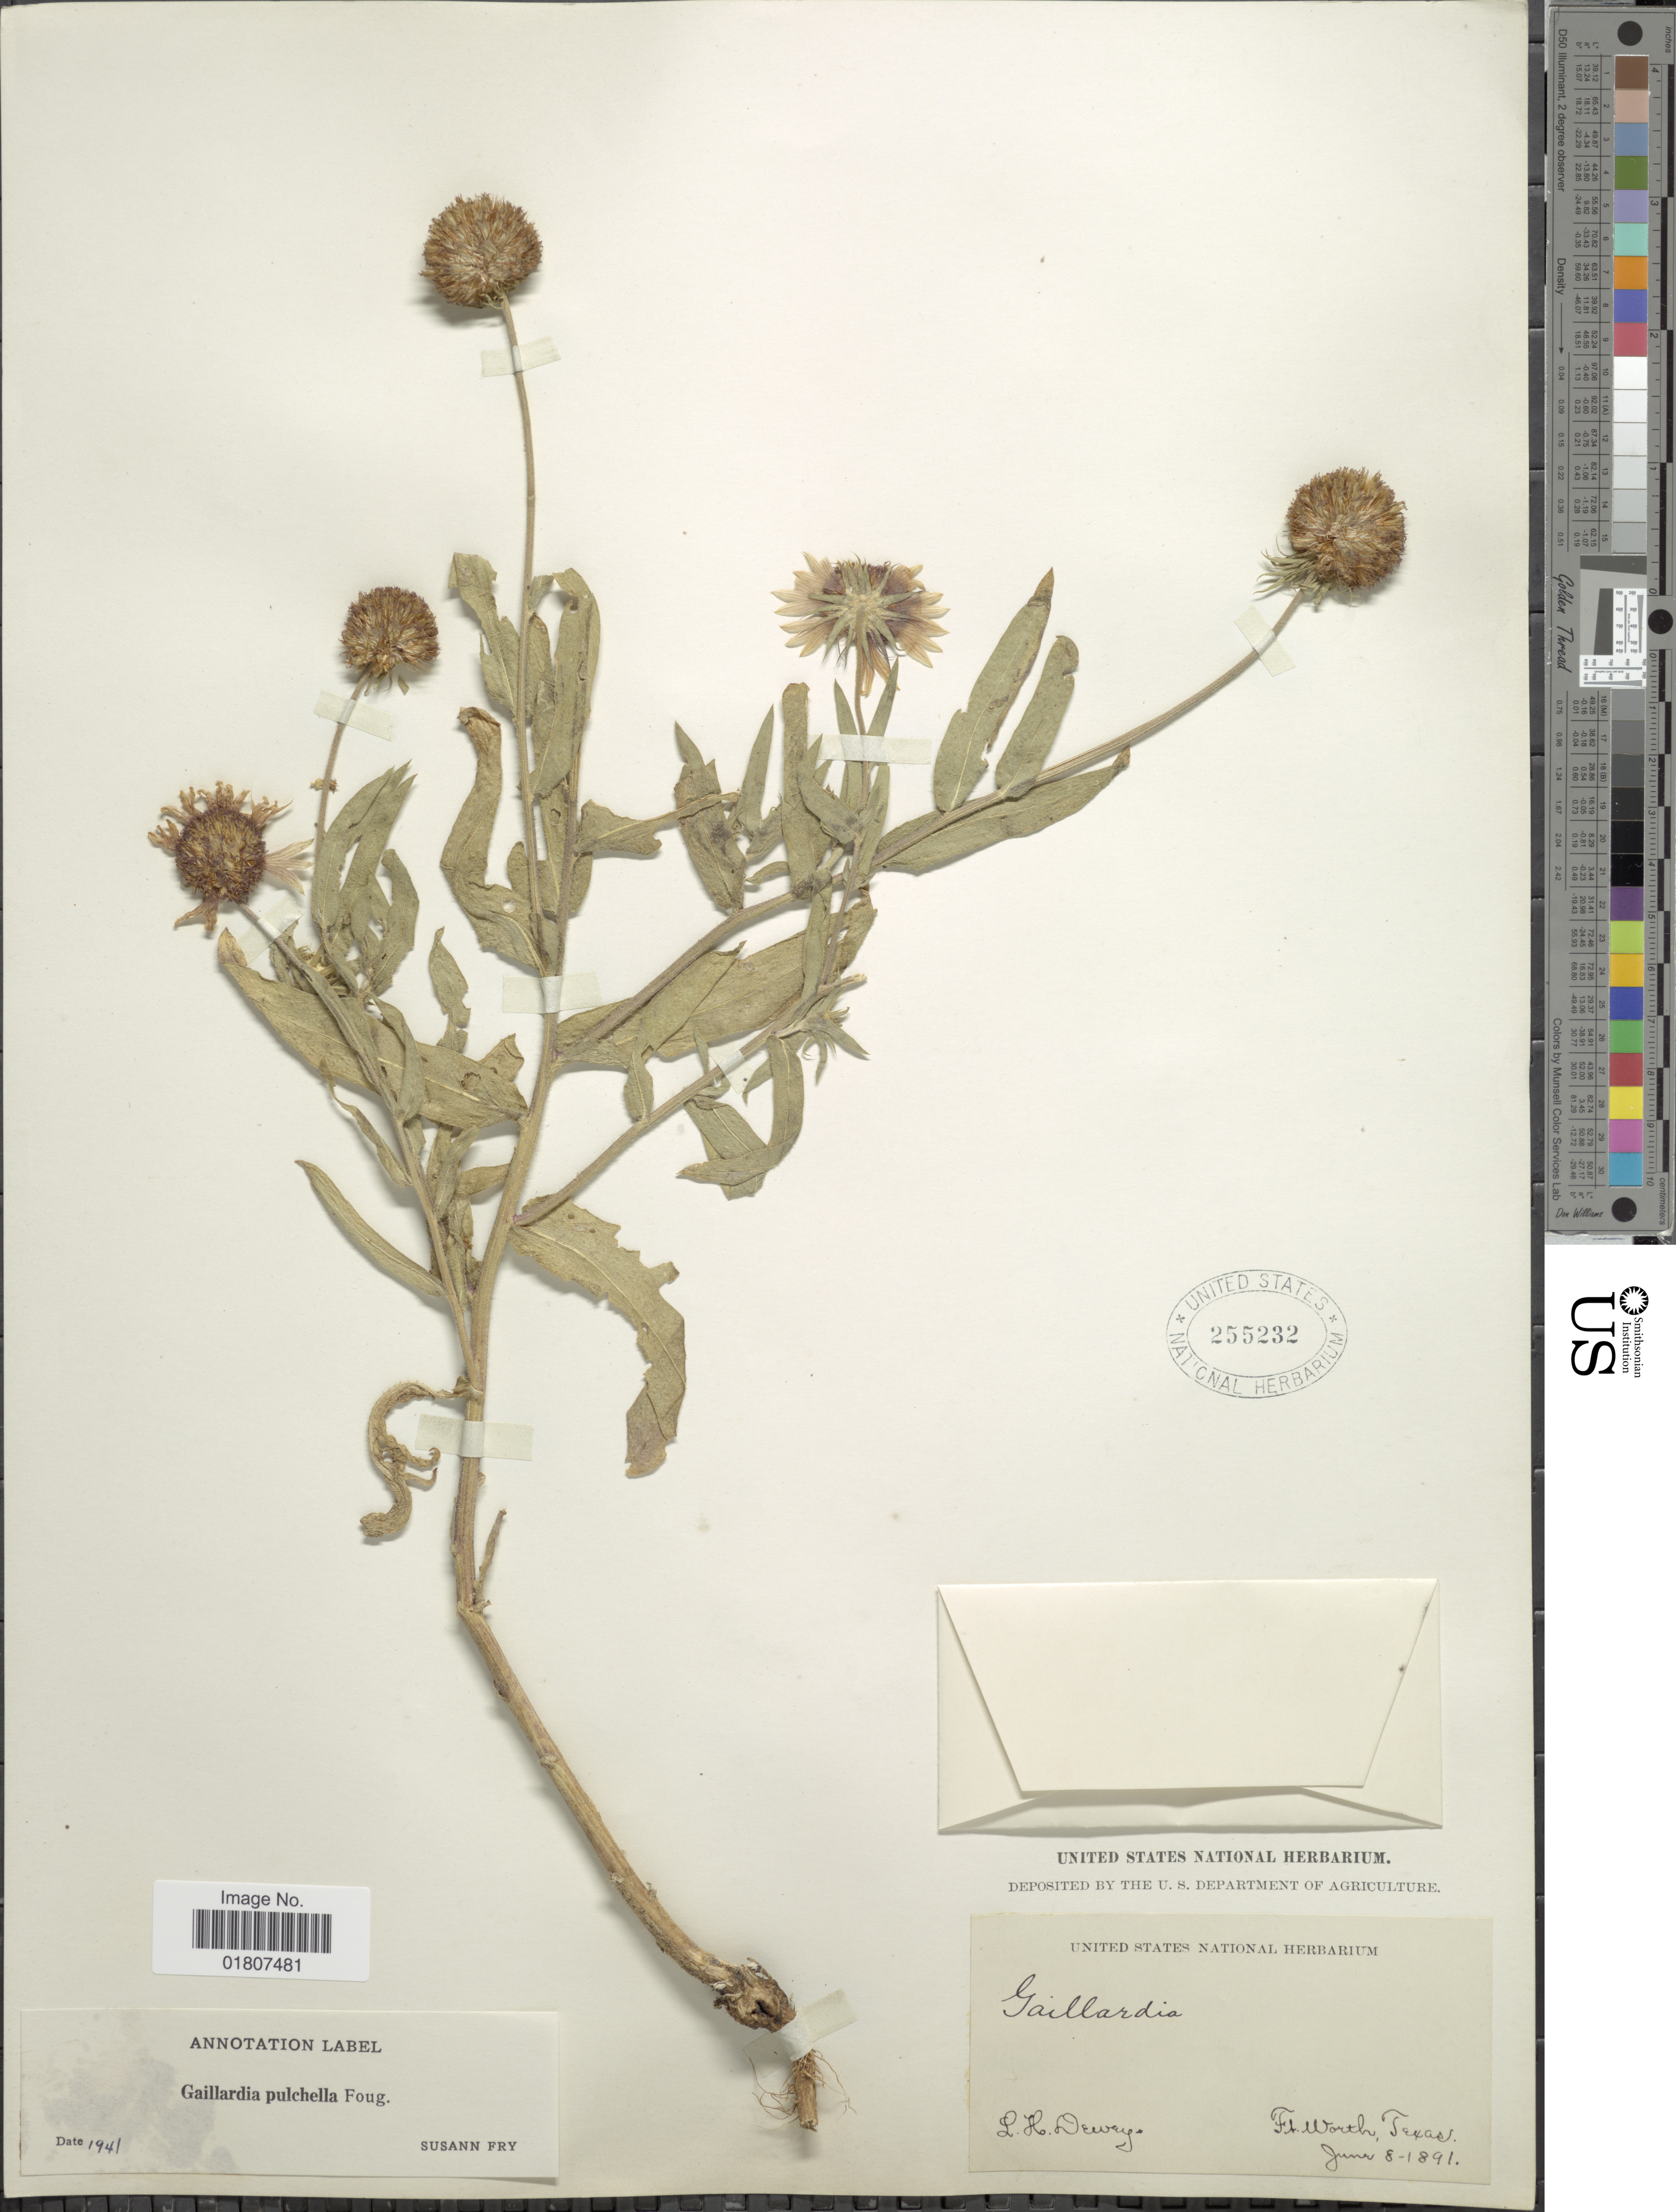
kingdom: Plantae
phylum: Tracheophyta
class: Magnoliopsida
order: Asterales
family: Asteraceae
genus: Gaillardia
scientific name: Gaillardia pulchella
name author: Foug.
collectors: L. H. Dewey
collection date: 1891-06-08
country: United States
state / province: Texas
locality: Ft. Worth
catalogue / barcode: US 255232